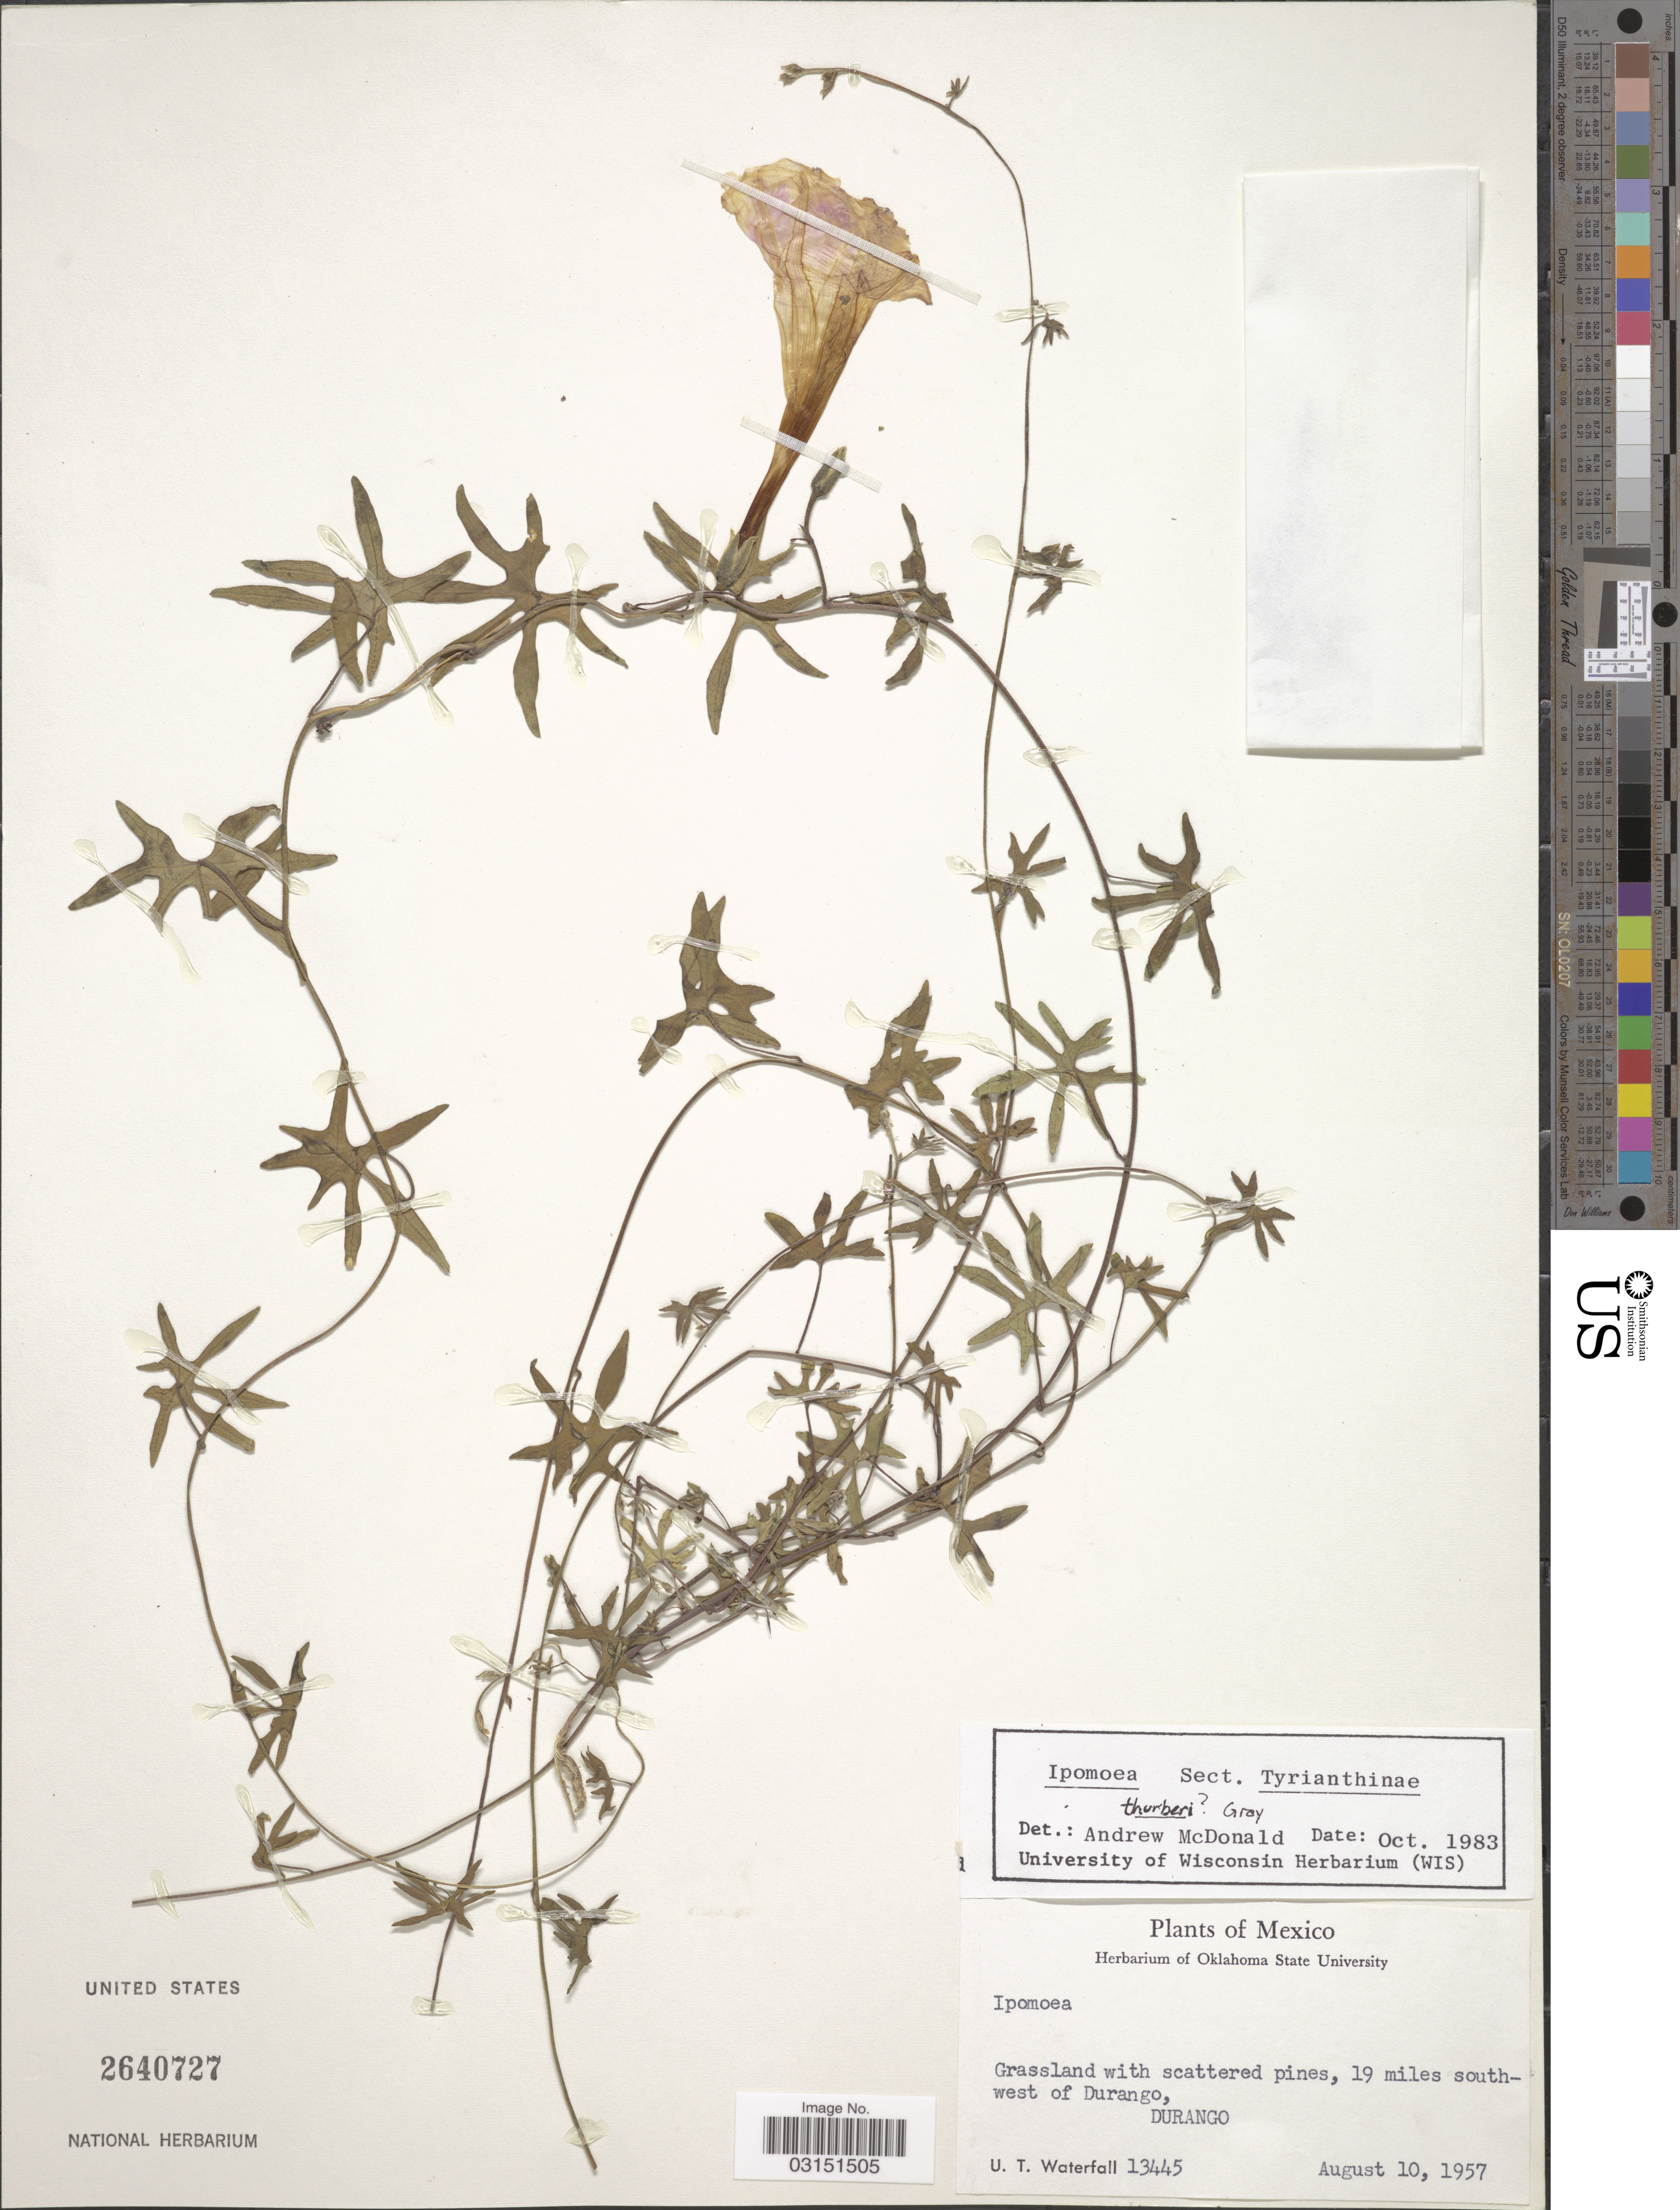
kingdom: Plantae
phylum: Tracheophyta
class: Magnoliopsida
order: Solanales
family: Convolvulaceae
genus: Ipomoea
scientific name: Ipomoea thurberi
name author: A. Gray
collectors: U. T. Waterfall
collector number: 13445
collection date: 1957-08-10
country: Mexico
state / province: Durango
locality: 19 miles southwest of Durango.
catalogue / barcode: US 2640727